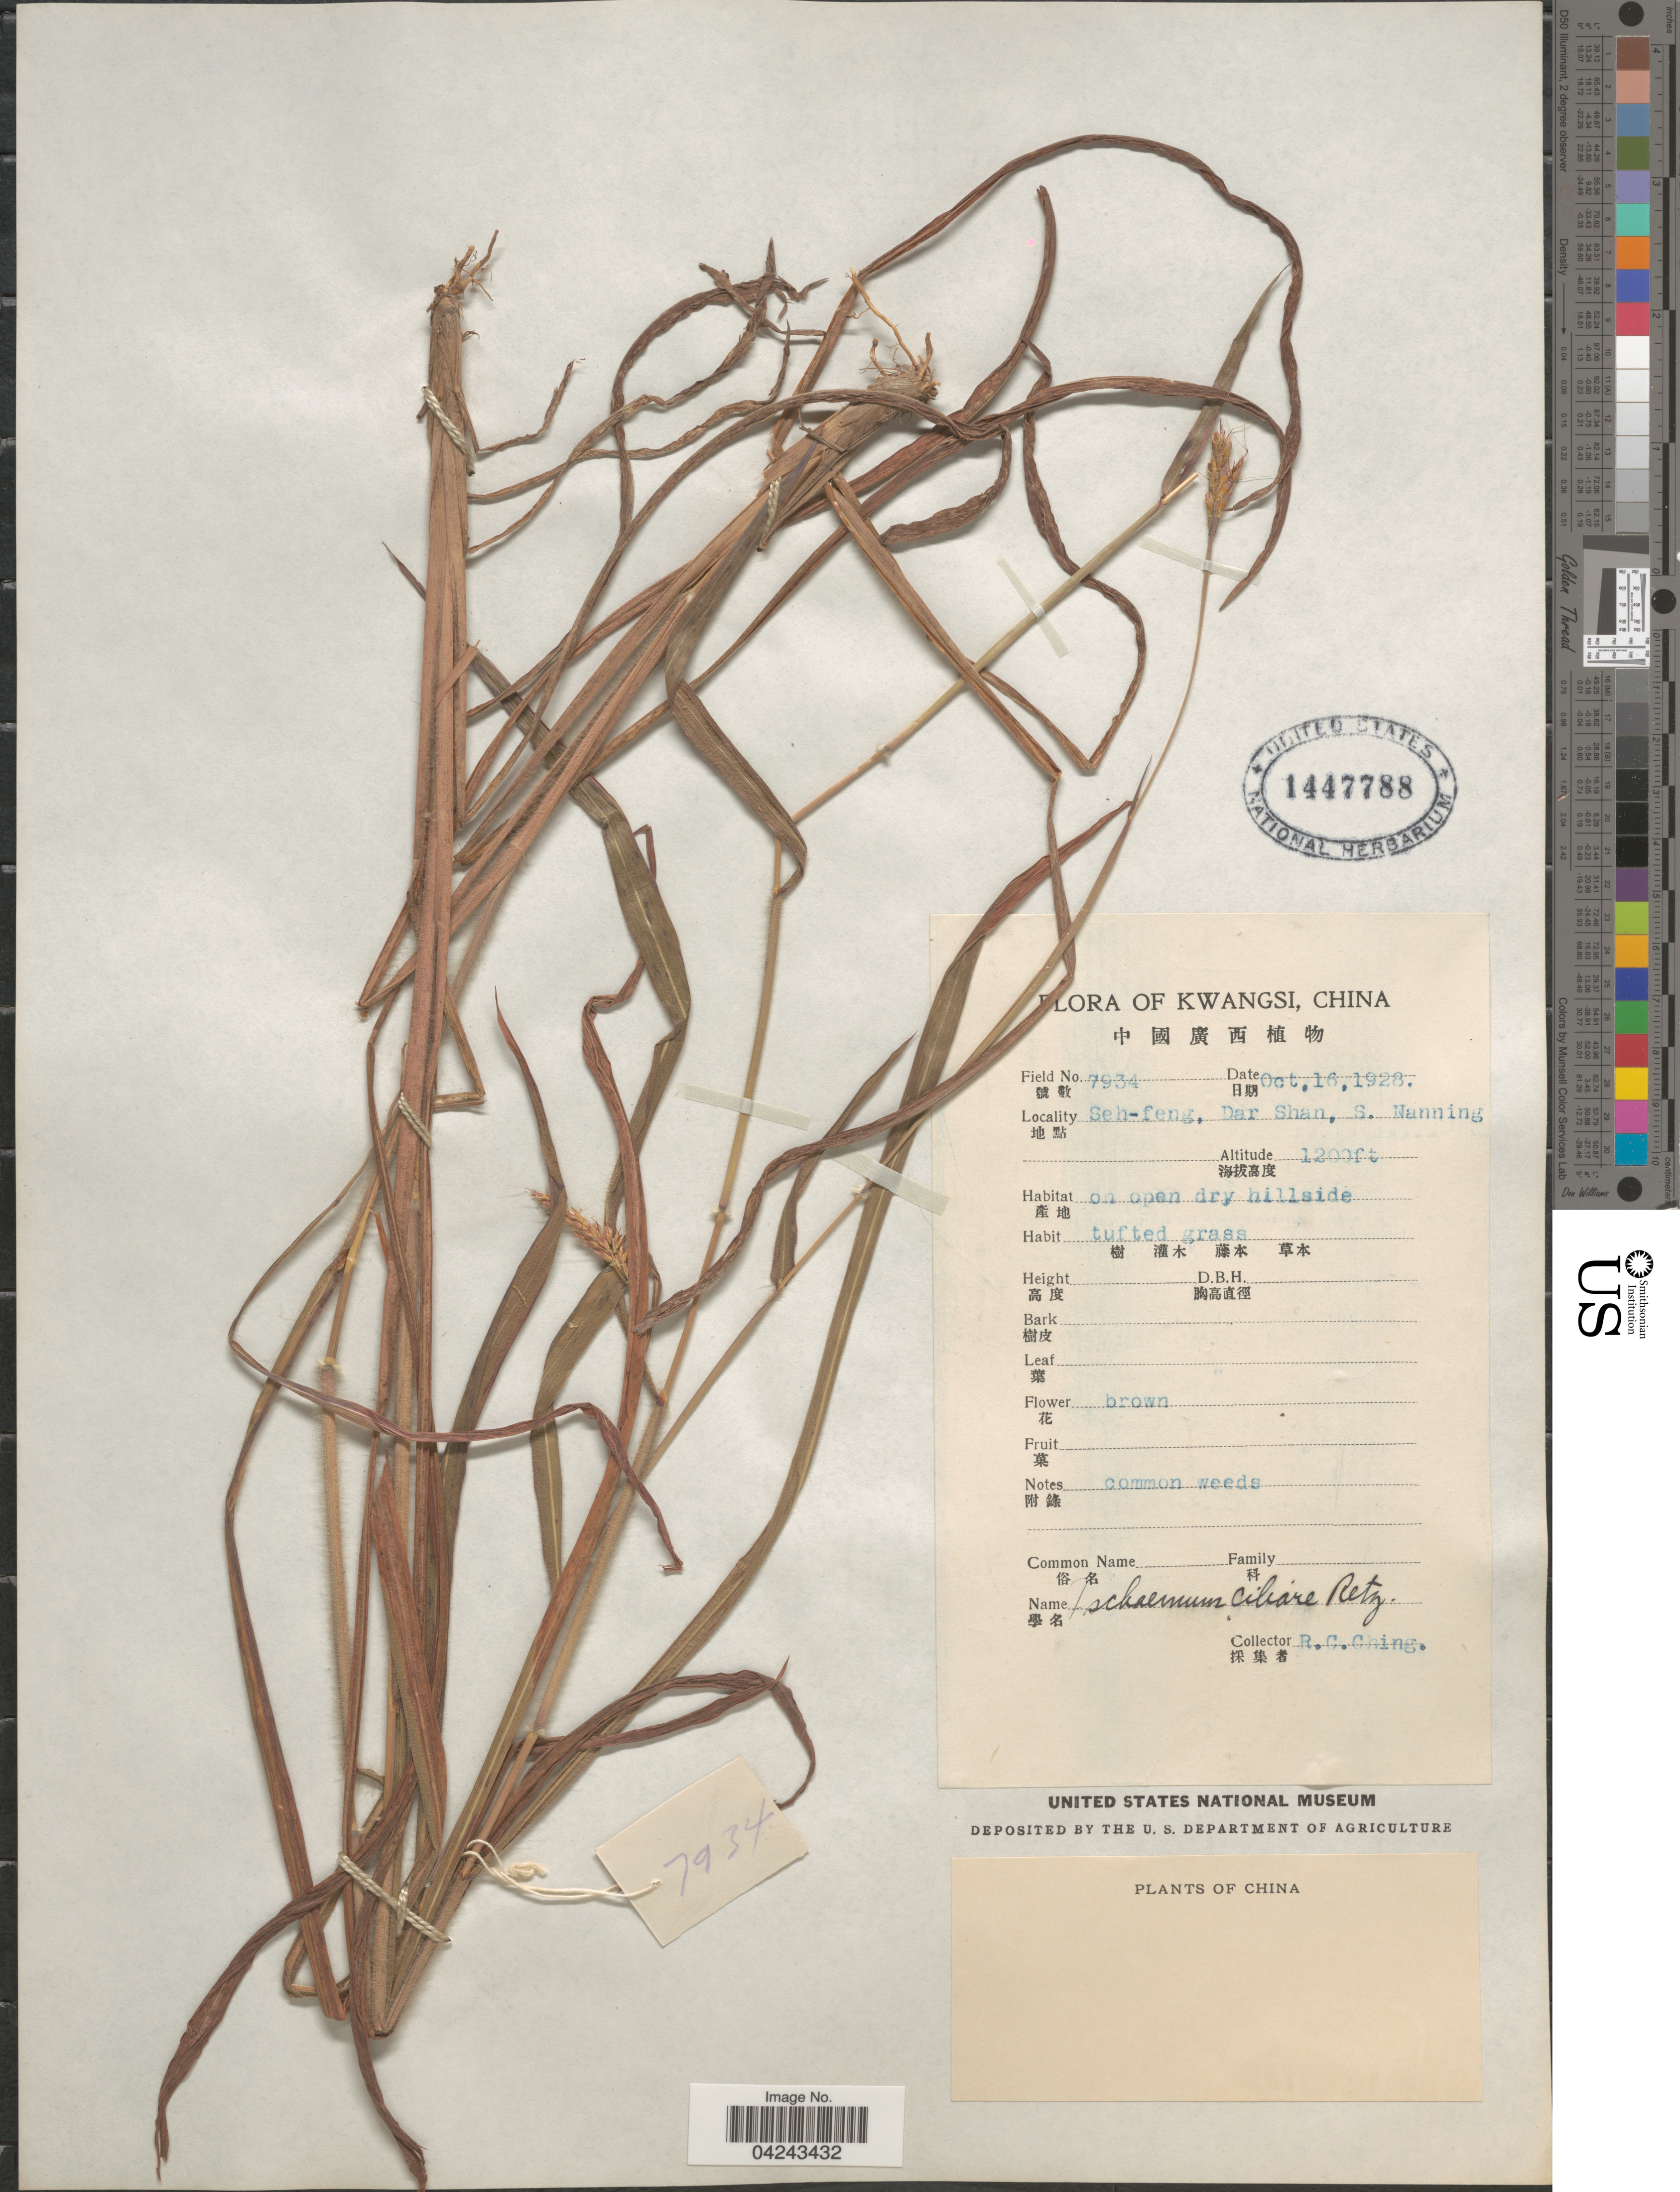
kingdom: Plantae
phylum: Tracheophyta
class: Liliopsida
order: Poales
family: Poaceae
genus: Ischaemum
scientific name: Ischaemum ciliare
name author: Retz.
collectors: R. C. Ching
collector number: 7934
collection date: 1928-10-16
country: China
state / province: Guangxi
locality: Seh-feng, Dar Shan, S. Nanning.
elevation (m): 366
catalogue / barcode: US 1447788